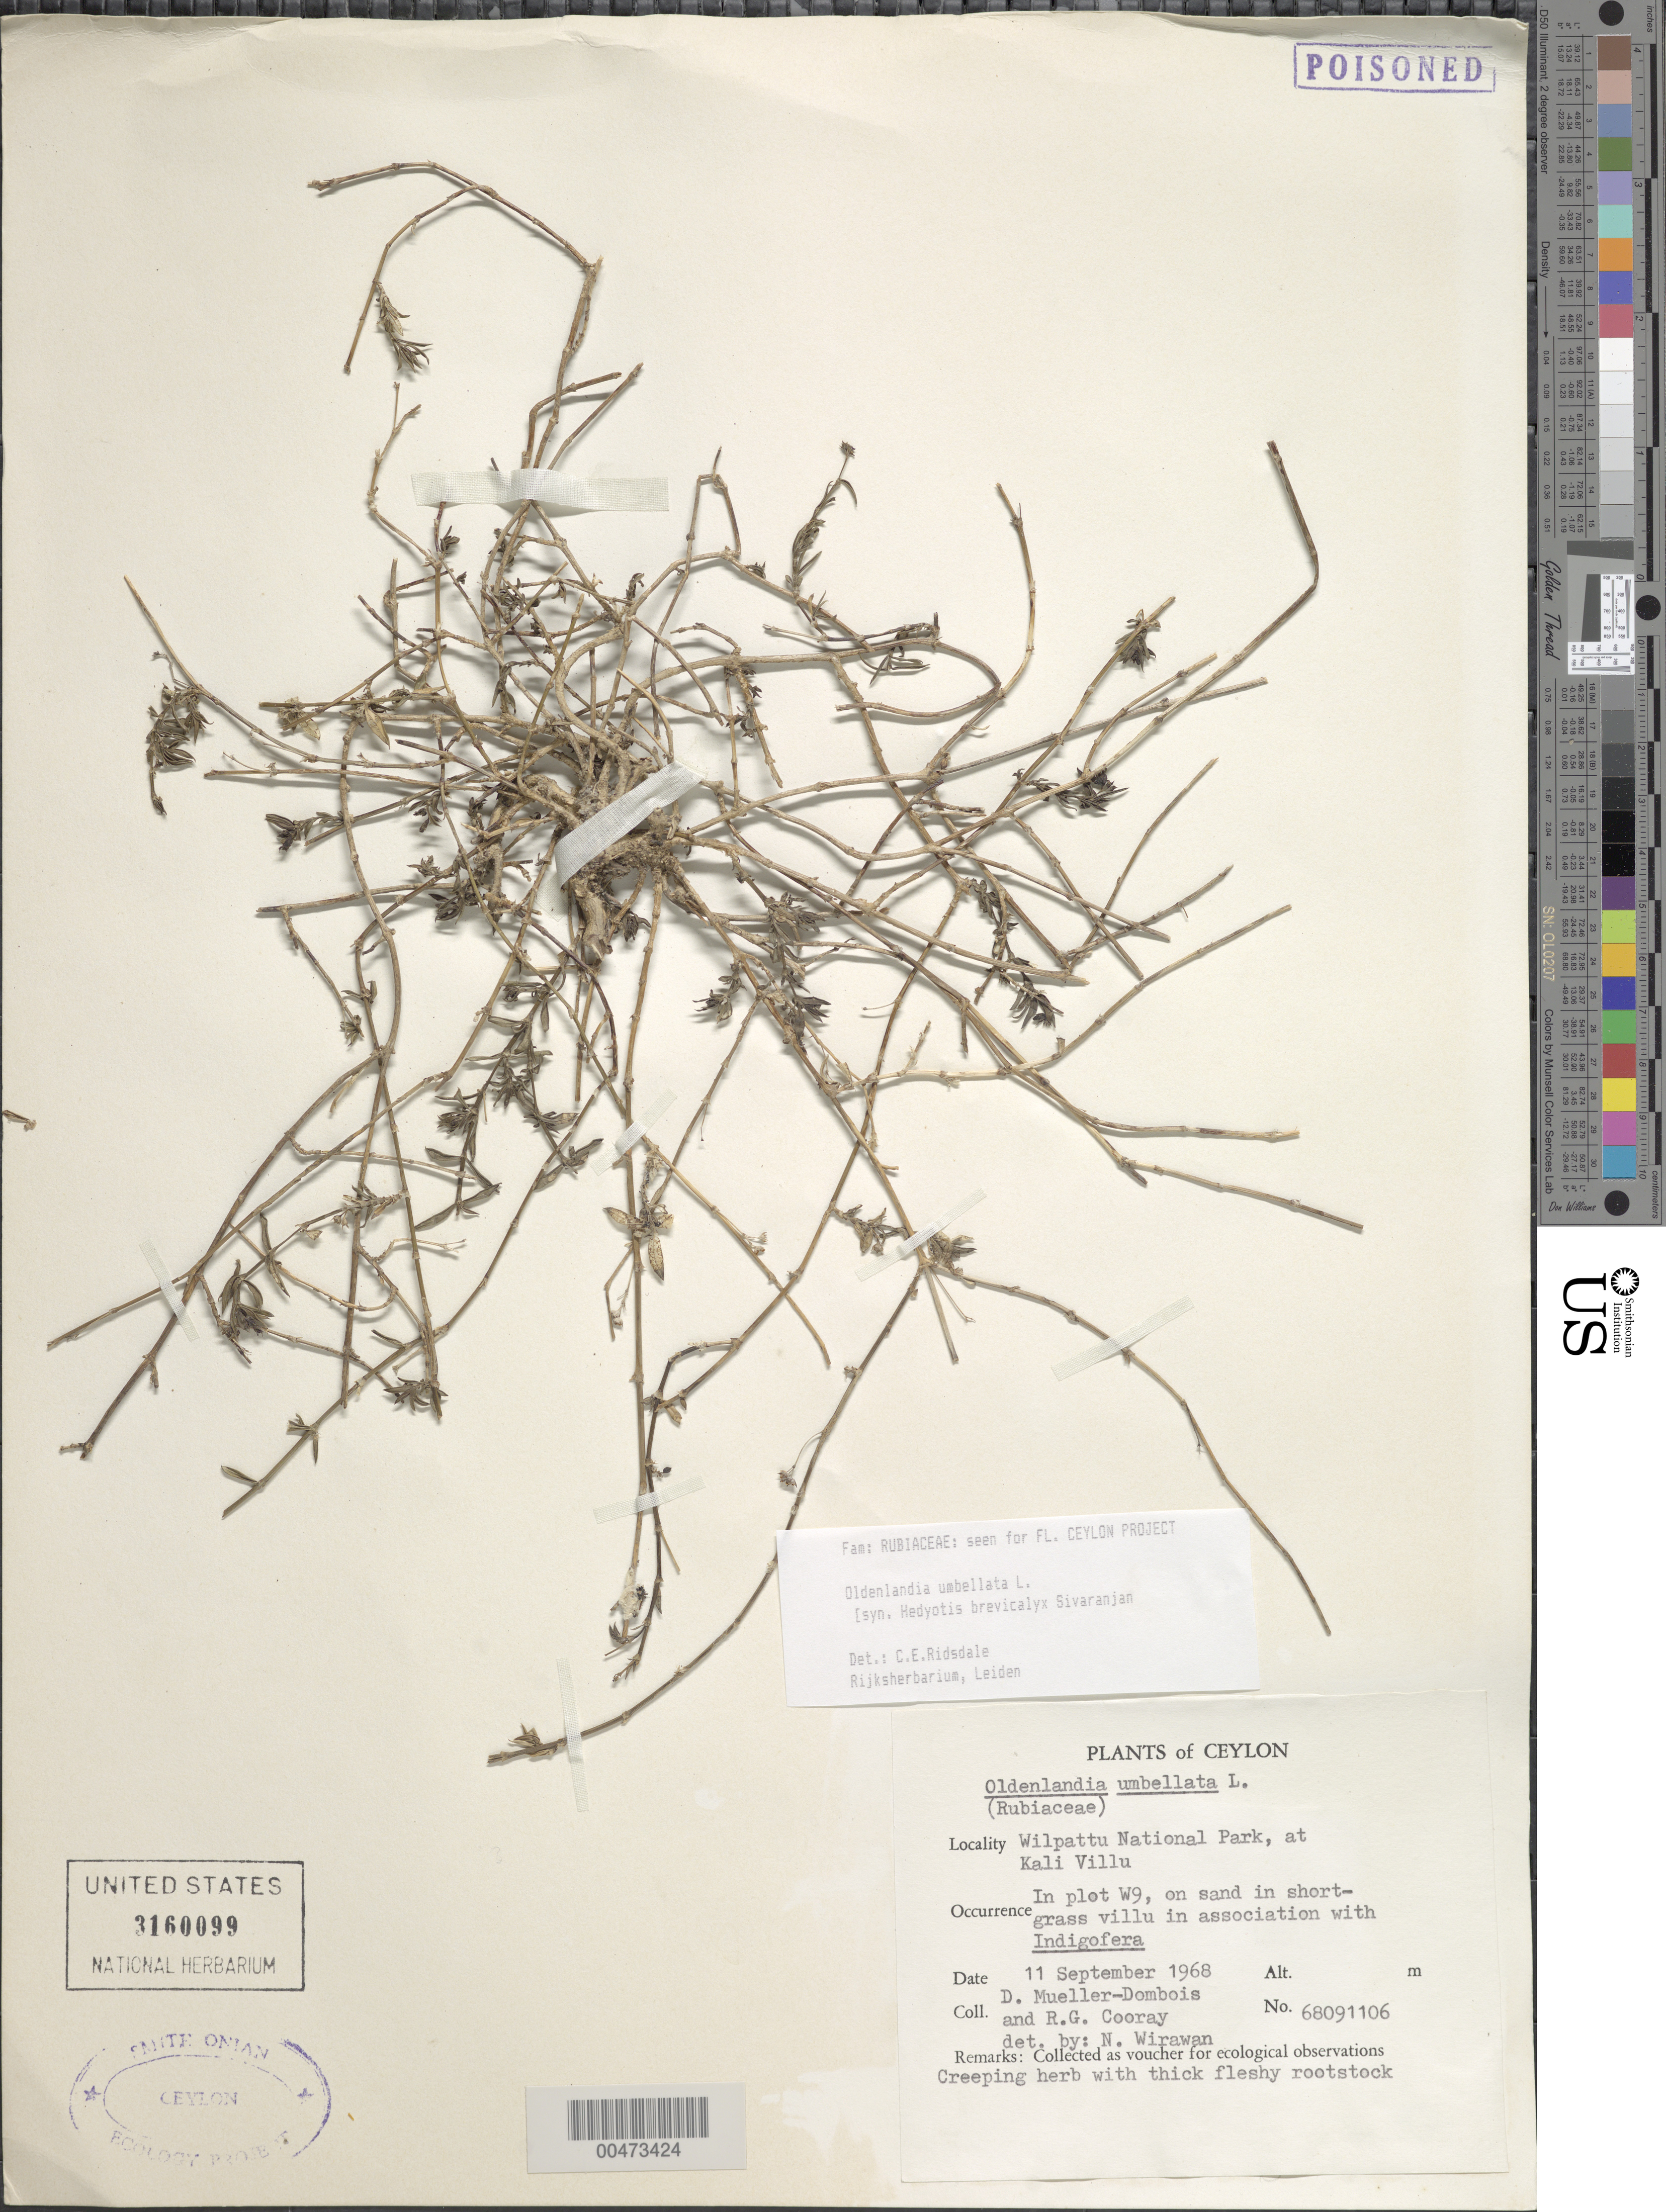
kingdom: Plantae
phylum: Tracheophyta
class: Magnoliopsida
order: Gentianales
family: Rubiaceae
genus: Oldenlandia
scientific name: Oldenlandia umbellata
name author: L.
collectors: D. Mueller-Dombois & R. Cooray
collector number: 68091106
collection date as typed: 11 Sep 1968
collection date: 1968-09-11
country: Sri Lanka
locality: Wilpattu National Park, at Kali Villu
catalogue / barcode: US 3160099